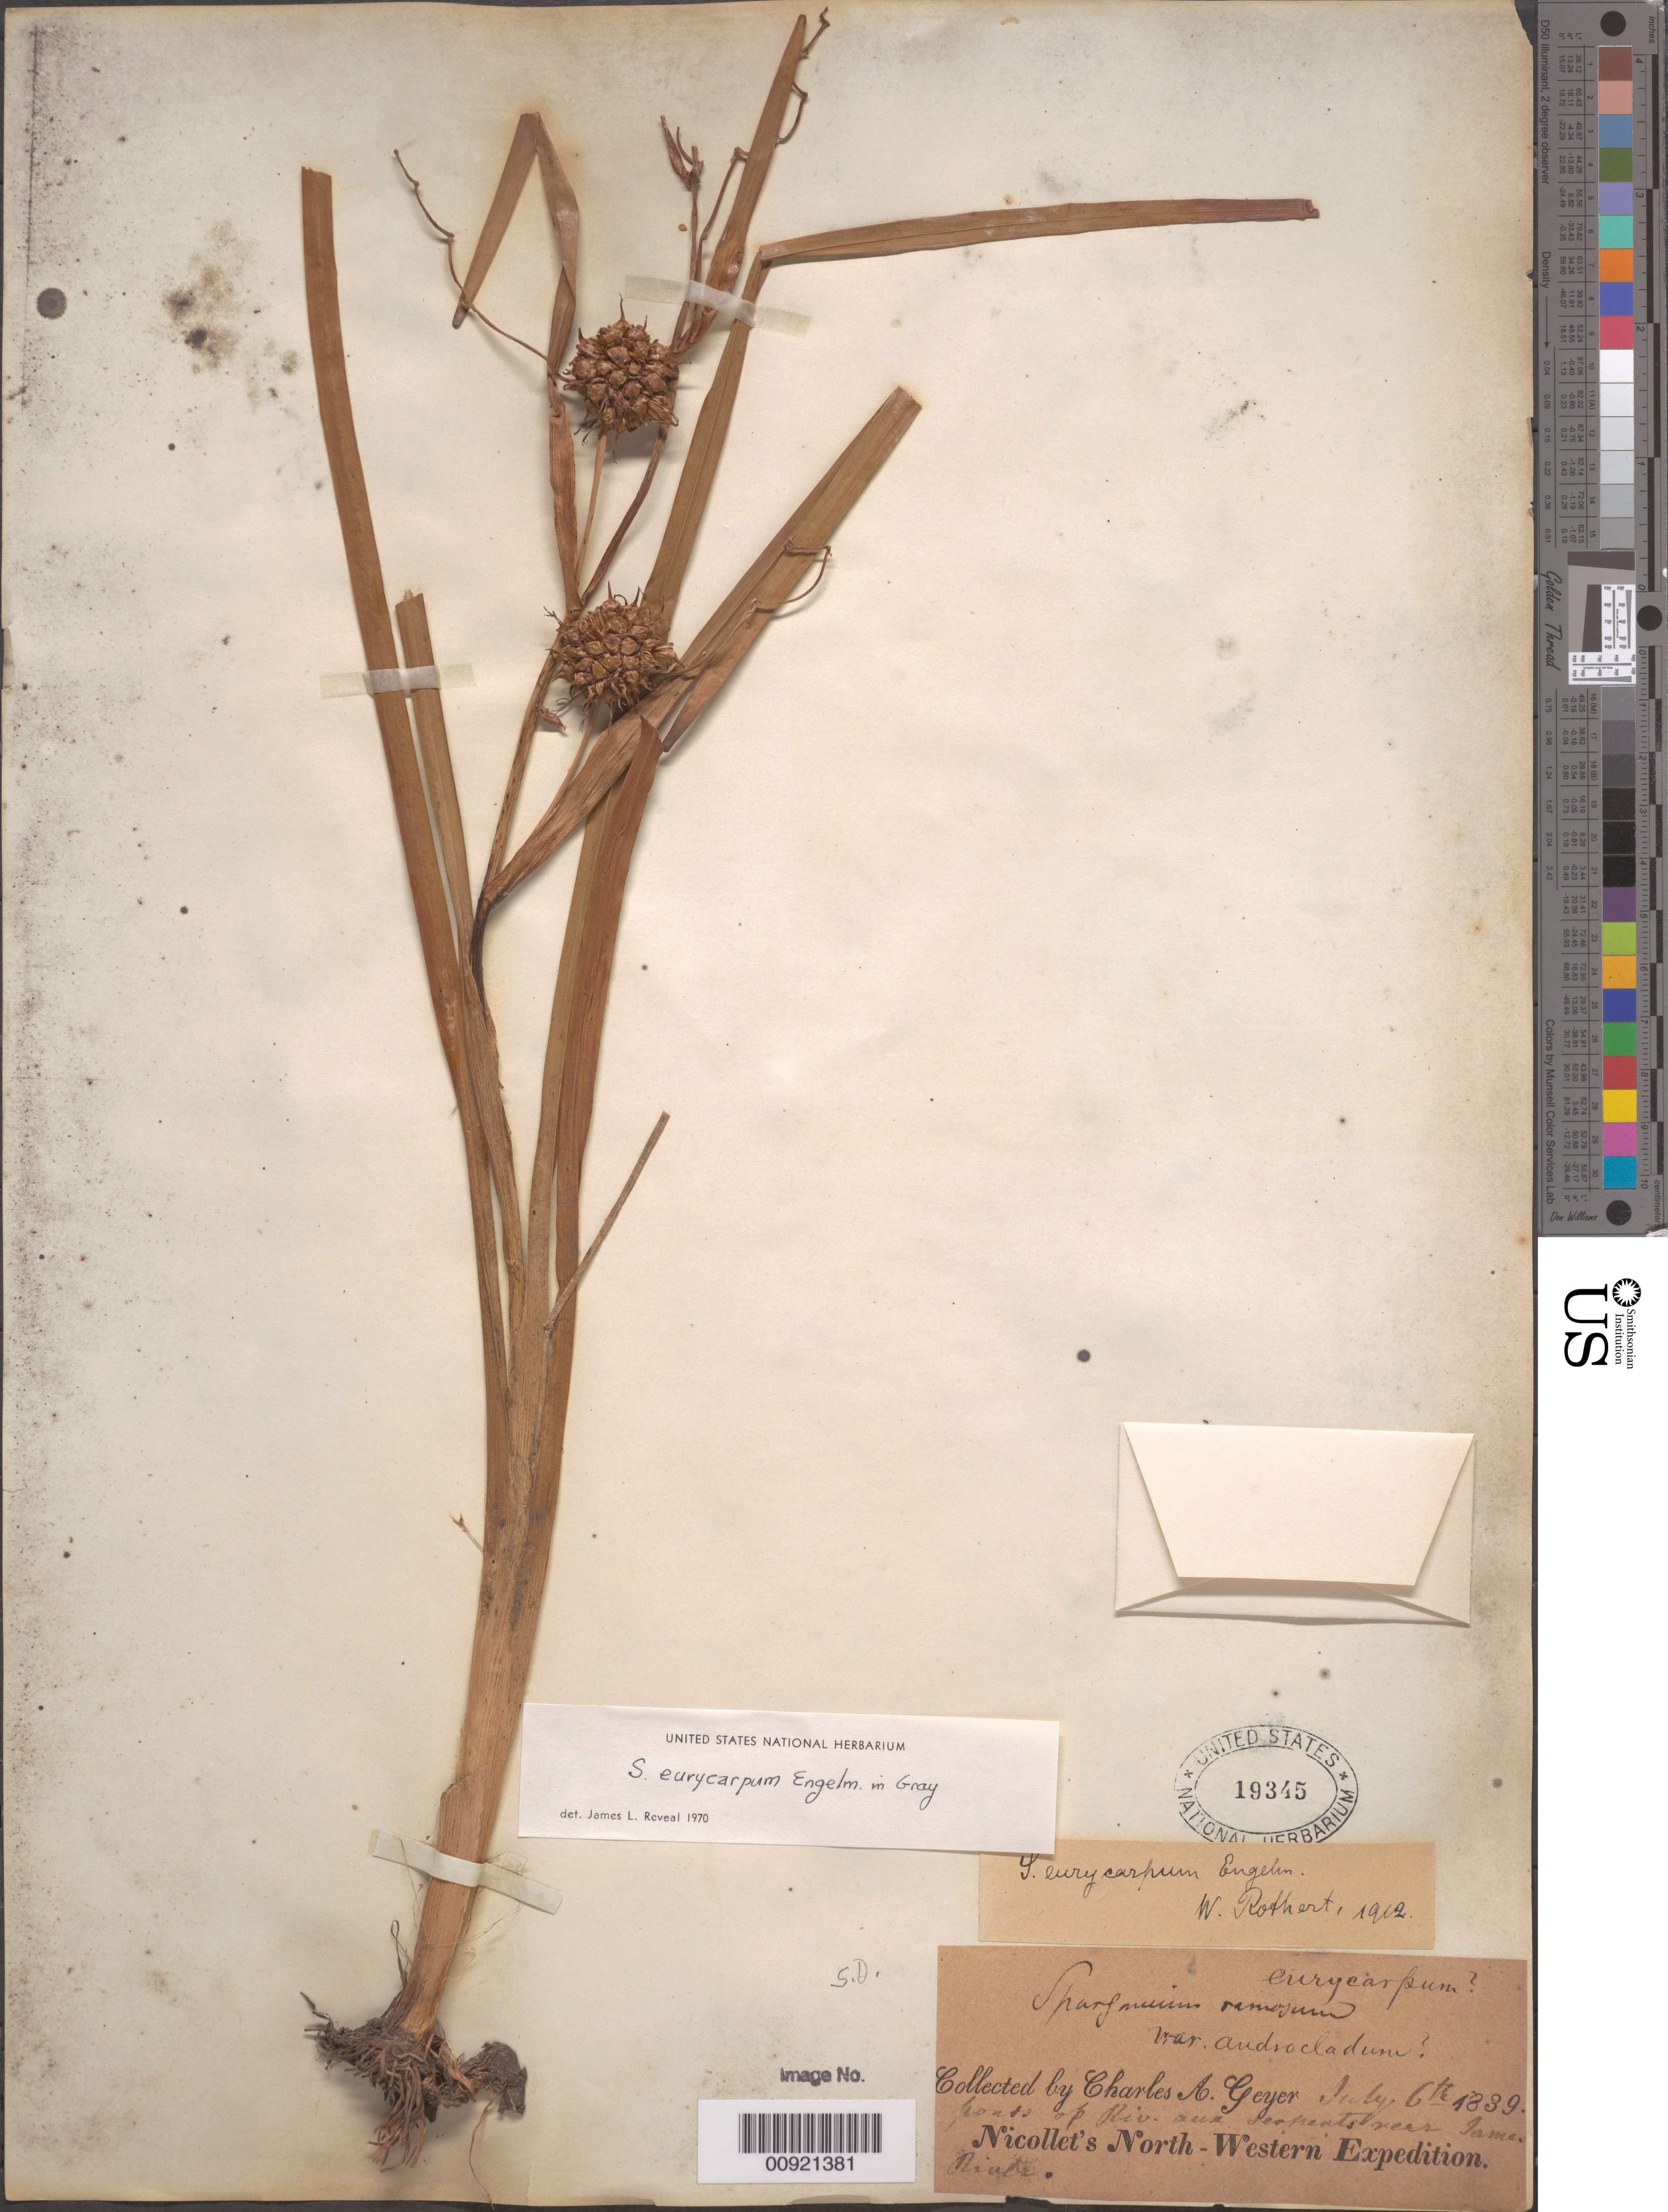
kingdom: Plantae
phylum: Tracheophyta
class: Liliopsida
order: Poales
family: Typhaceae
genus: Sparganium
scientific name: Sparganium eurycarpum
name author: Engelm.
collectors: C. A. Geyer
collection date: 1839-07-06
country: United States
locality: Near James River. Nicollet's North-Western.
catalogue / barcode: US 19345